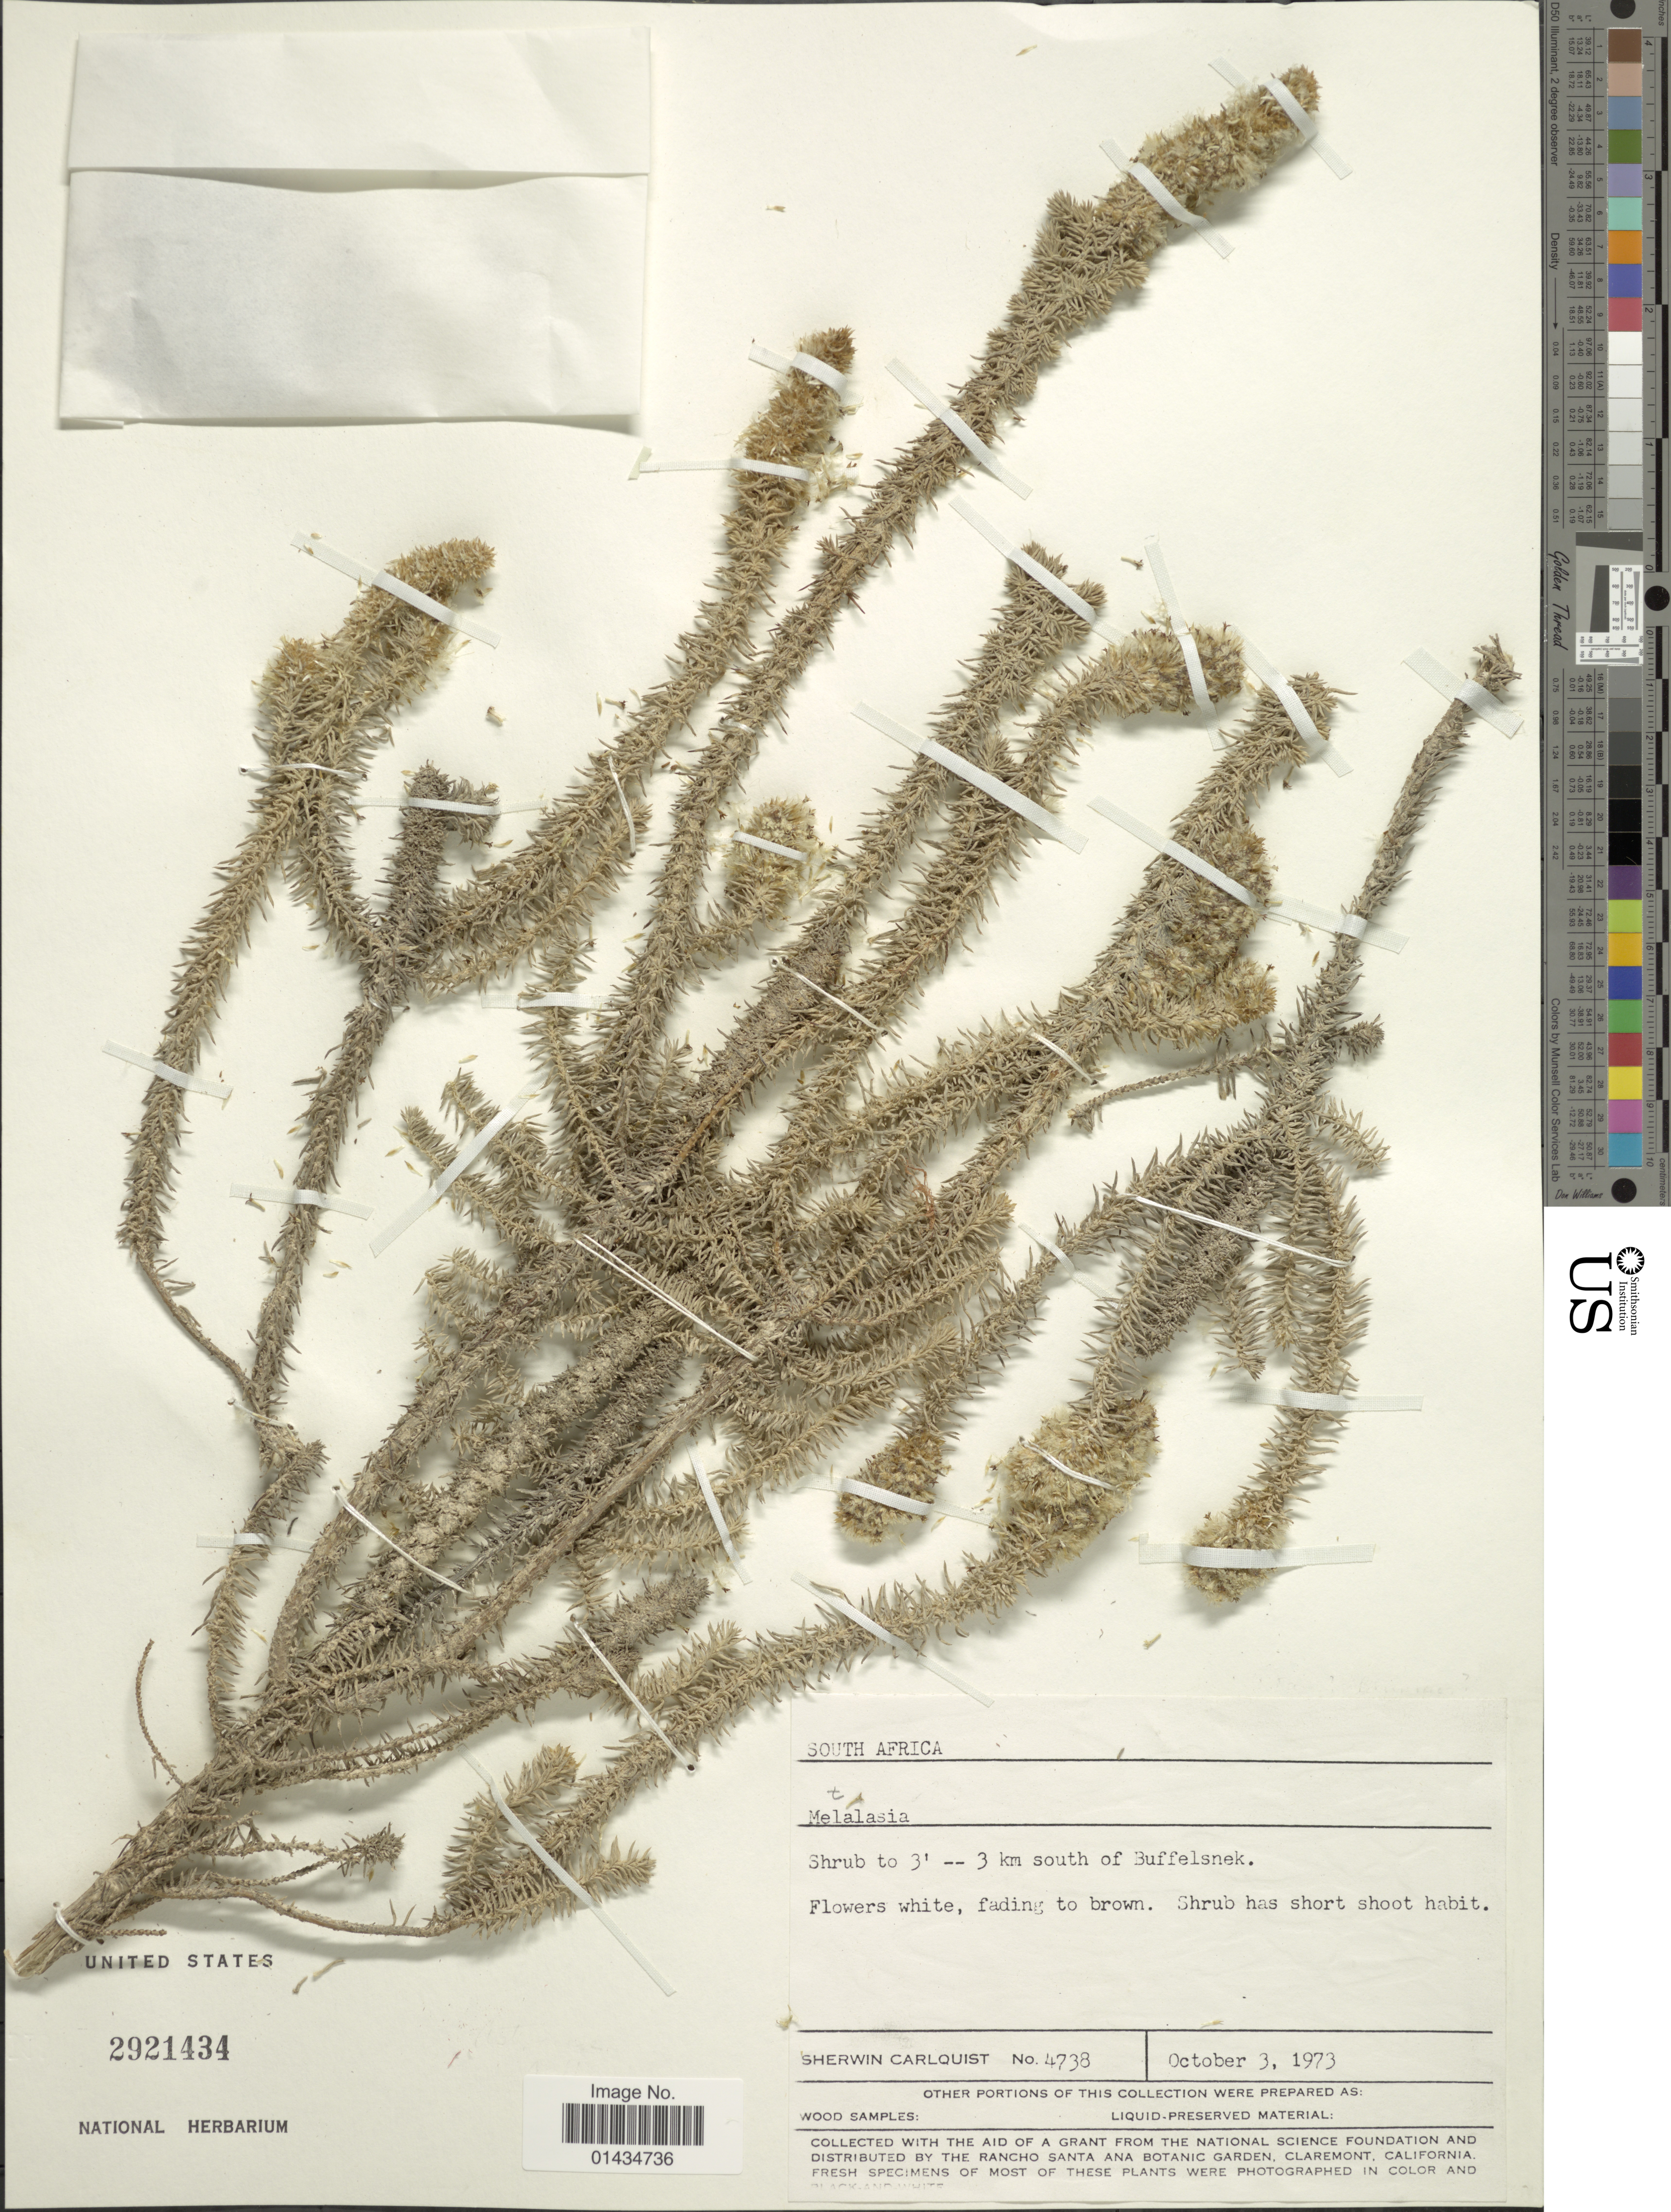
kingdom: Plantae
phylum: Tracheophyta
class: Magnoliopsida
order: Asterales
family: Asteraceae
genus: Metalasia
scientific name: Metalasia sp.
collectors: S. Carlquist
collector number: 4738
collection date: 1973-10-03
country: South Africa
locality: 3 km south of Buffelsnek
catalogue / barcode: US 2921434